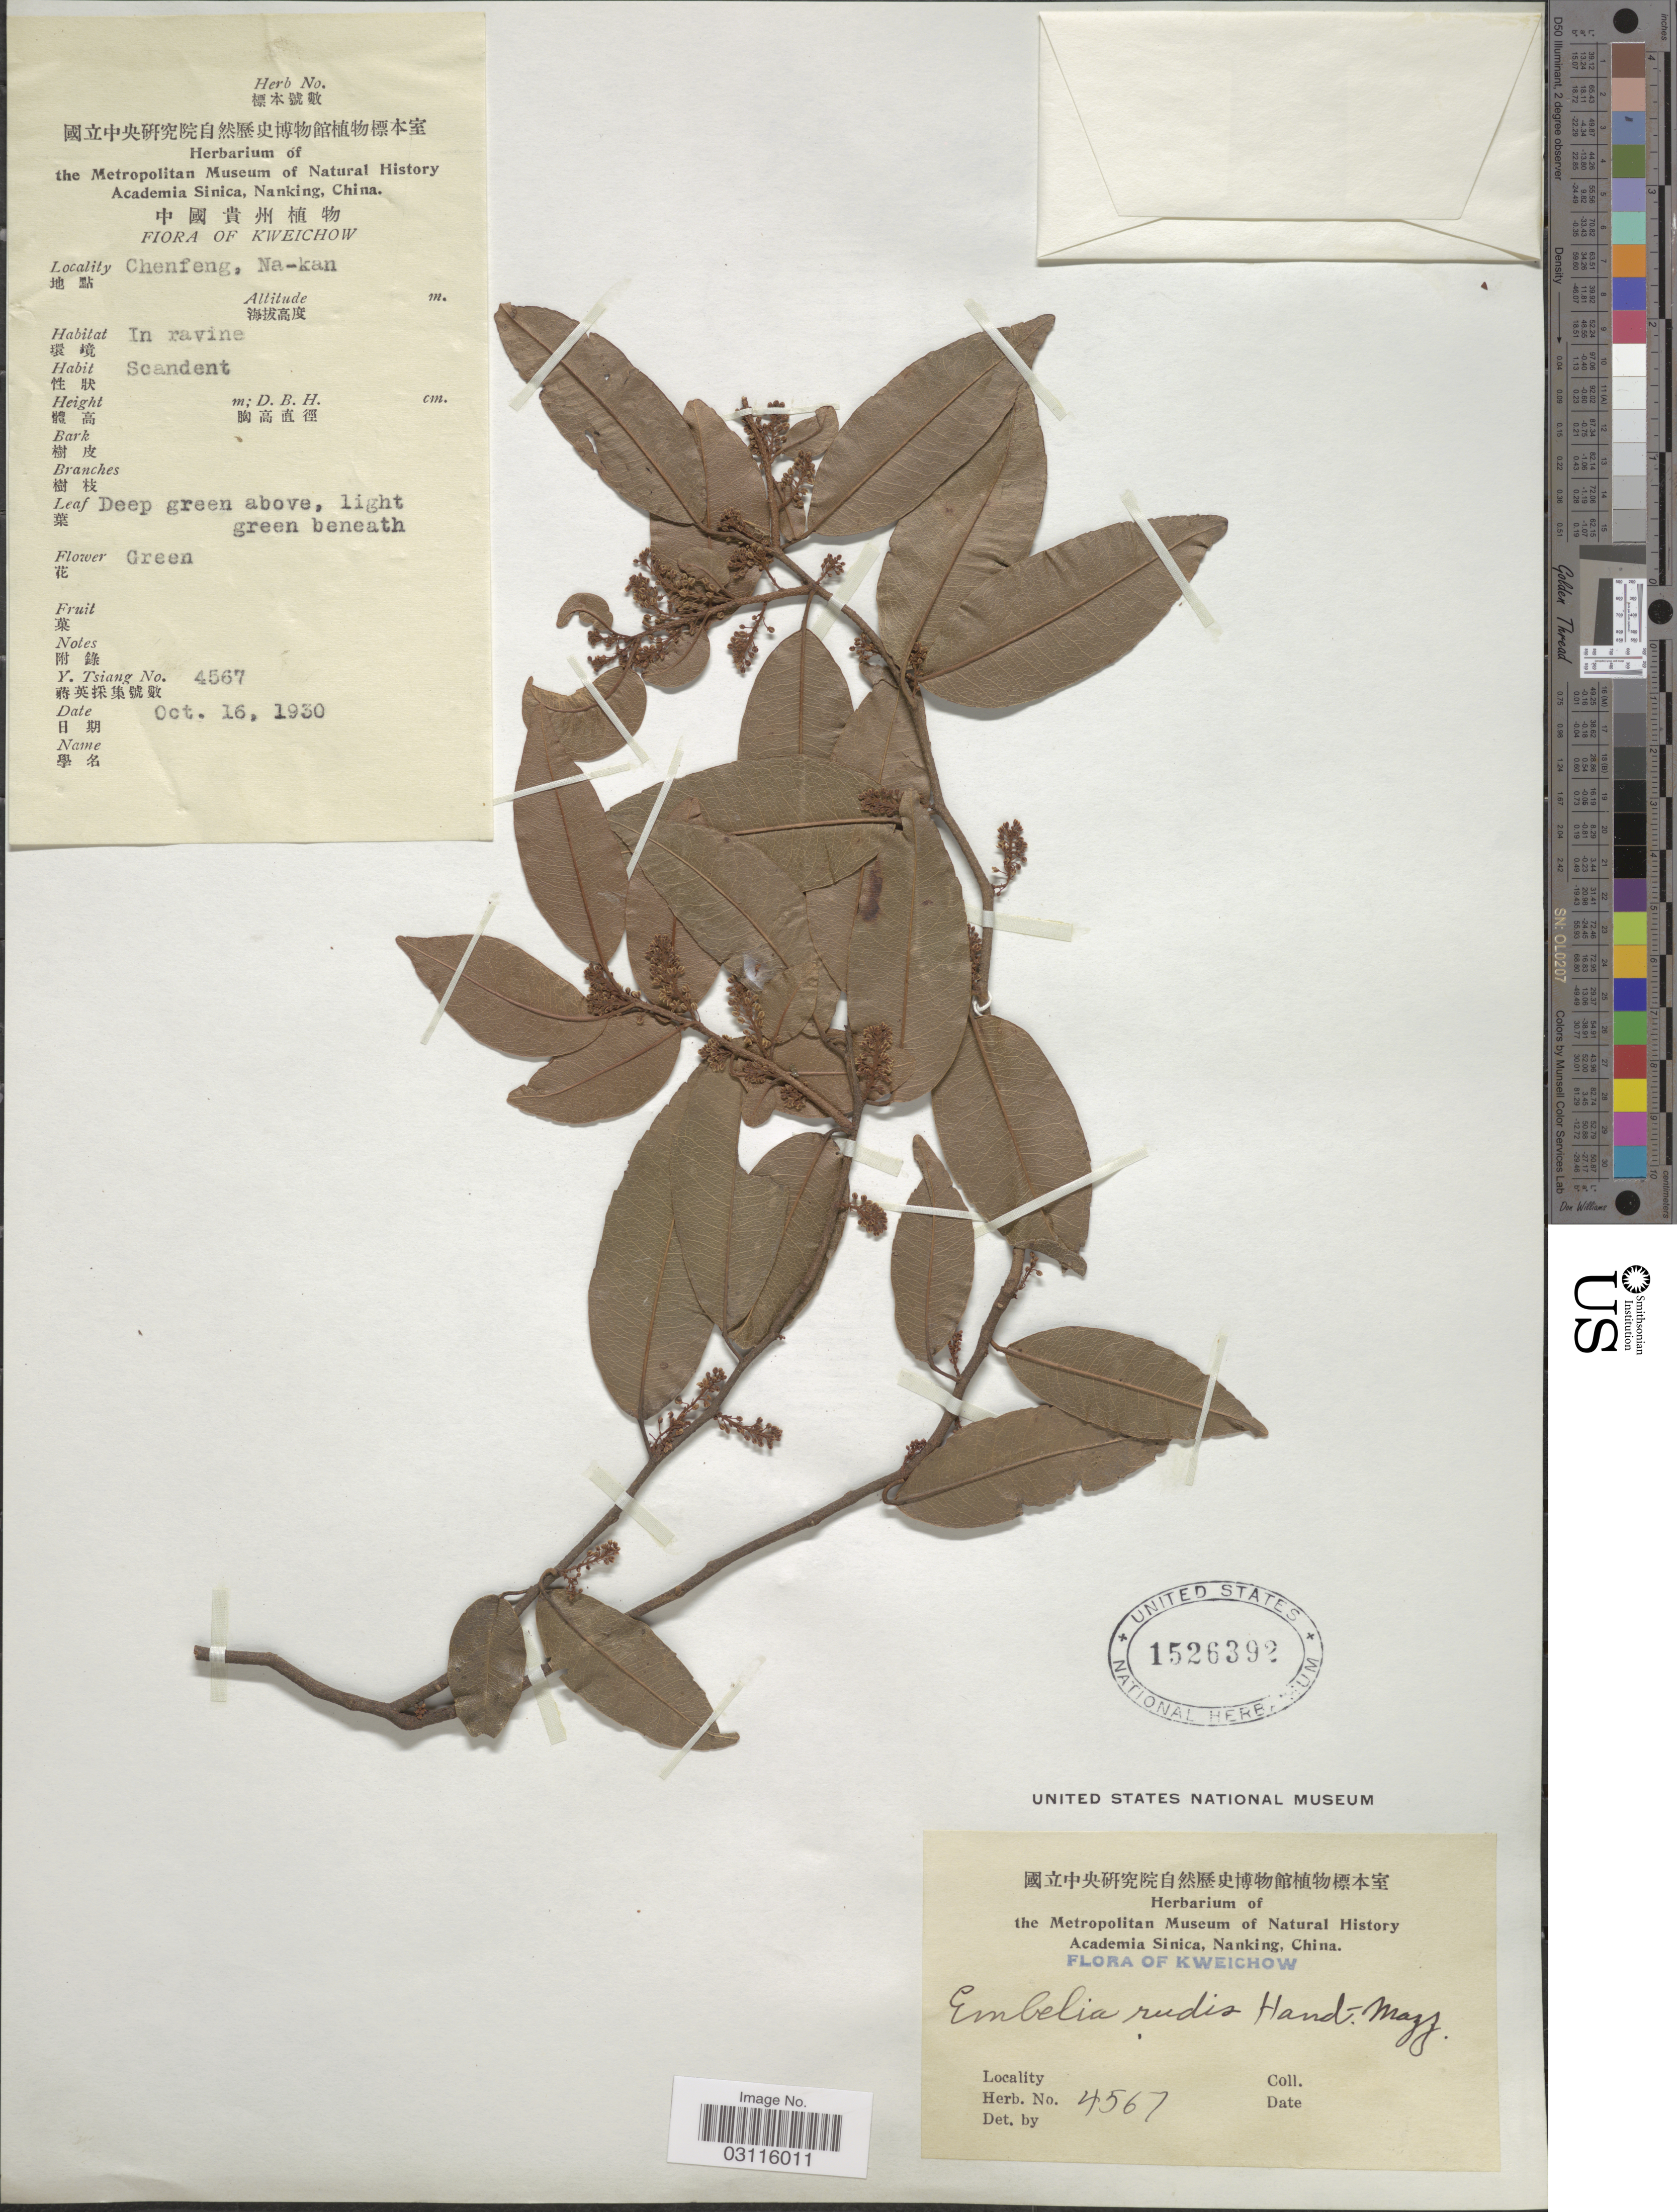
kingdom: Plantae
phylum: Tracheophyta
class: Magnoliopsida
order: Ericales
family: Primulaceae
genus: Embelia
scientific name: Embelia rudis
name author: Hand.-Mazz.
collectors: Y. Tsiang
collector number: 4567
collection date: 1930-10-16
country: China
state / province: Guizhou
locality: Kweichow, Chenfeng, Na-kan.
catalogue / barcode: US 1526392